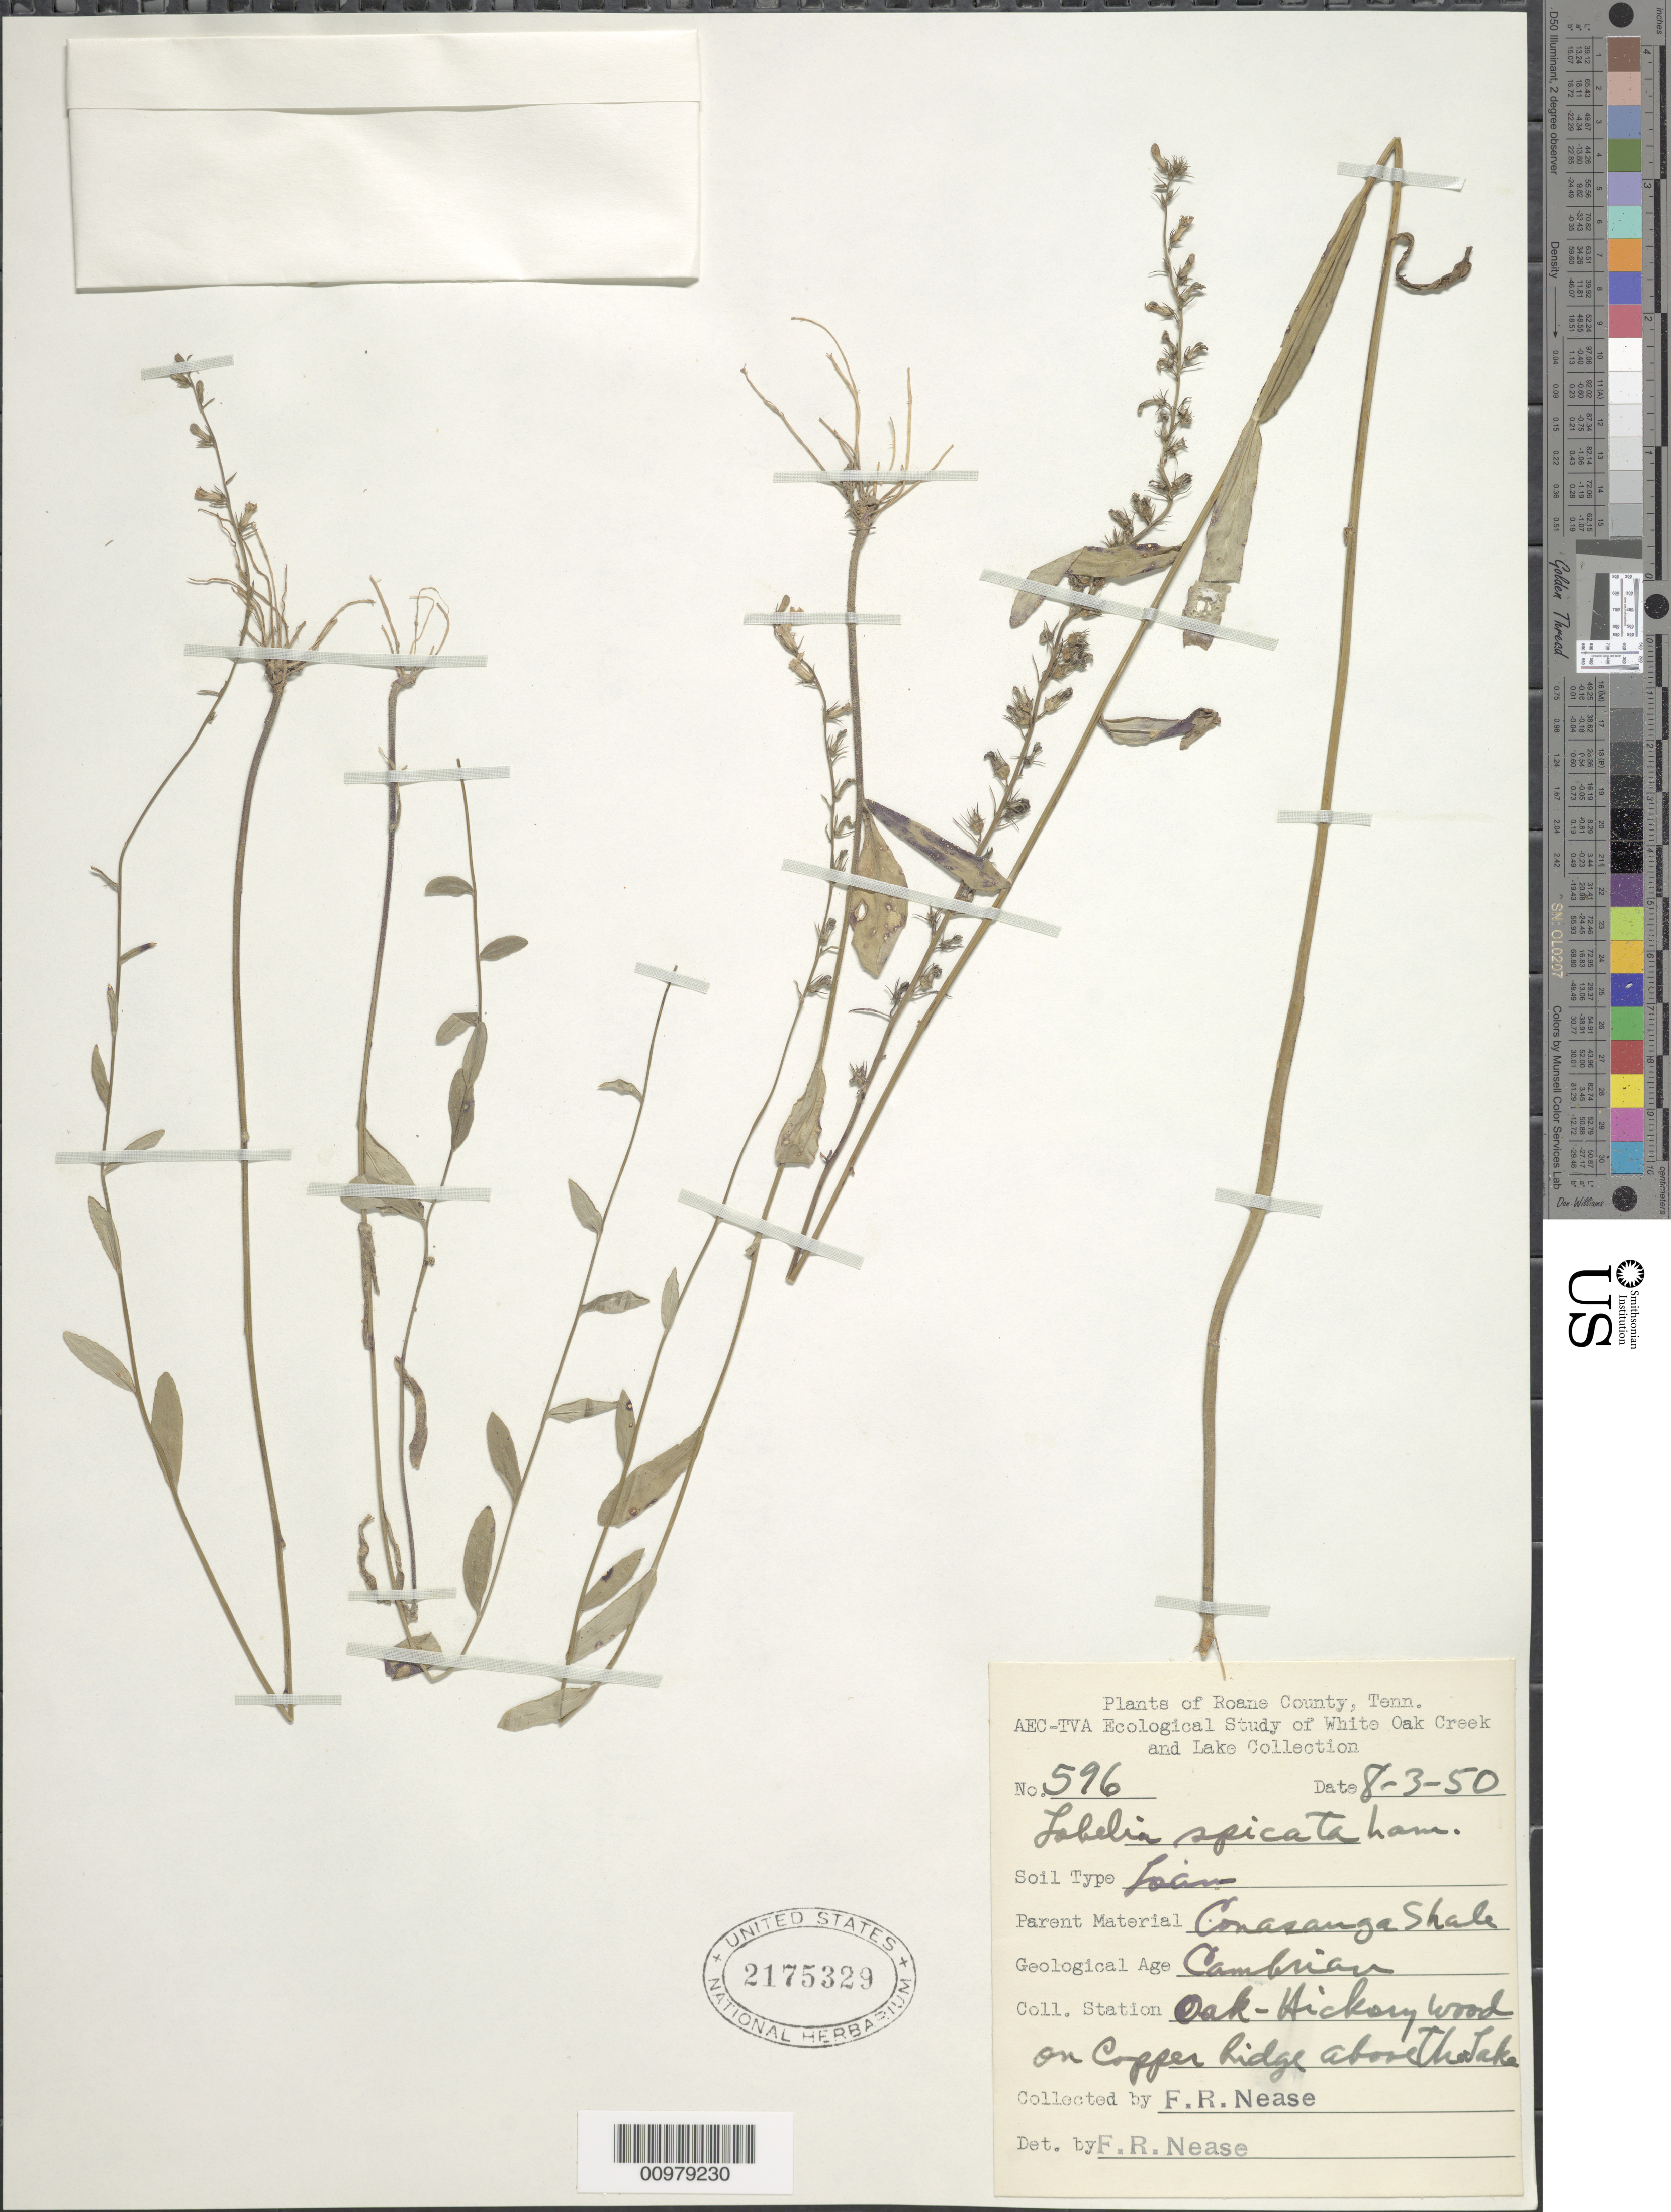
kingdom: Plantae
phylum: Tracheophyta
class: Magnoliopsida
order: Asterales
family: Campanulaceae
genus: Lobelia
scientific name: Lobelia spicata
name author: Lam.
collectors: F. Nease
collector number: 596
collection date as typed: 03 Aug 1950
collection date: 1950-08-03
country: United States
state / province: Tennessee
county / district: Roane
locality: On copper ridge opposite white oak lake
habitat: oak-hickory woods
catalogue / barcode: US 2175329